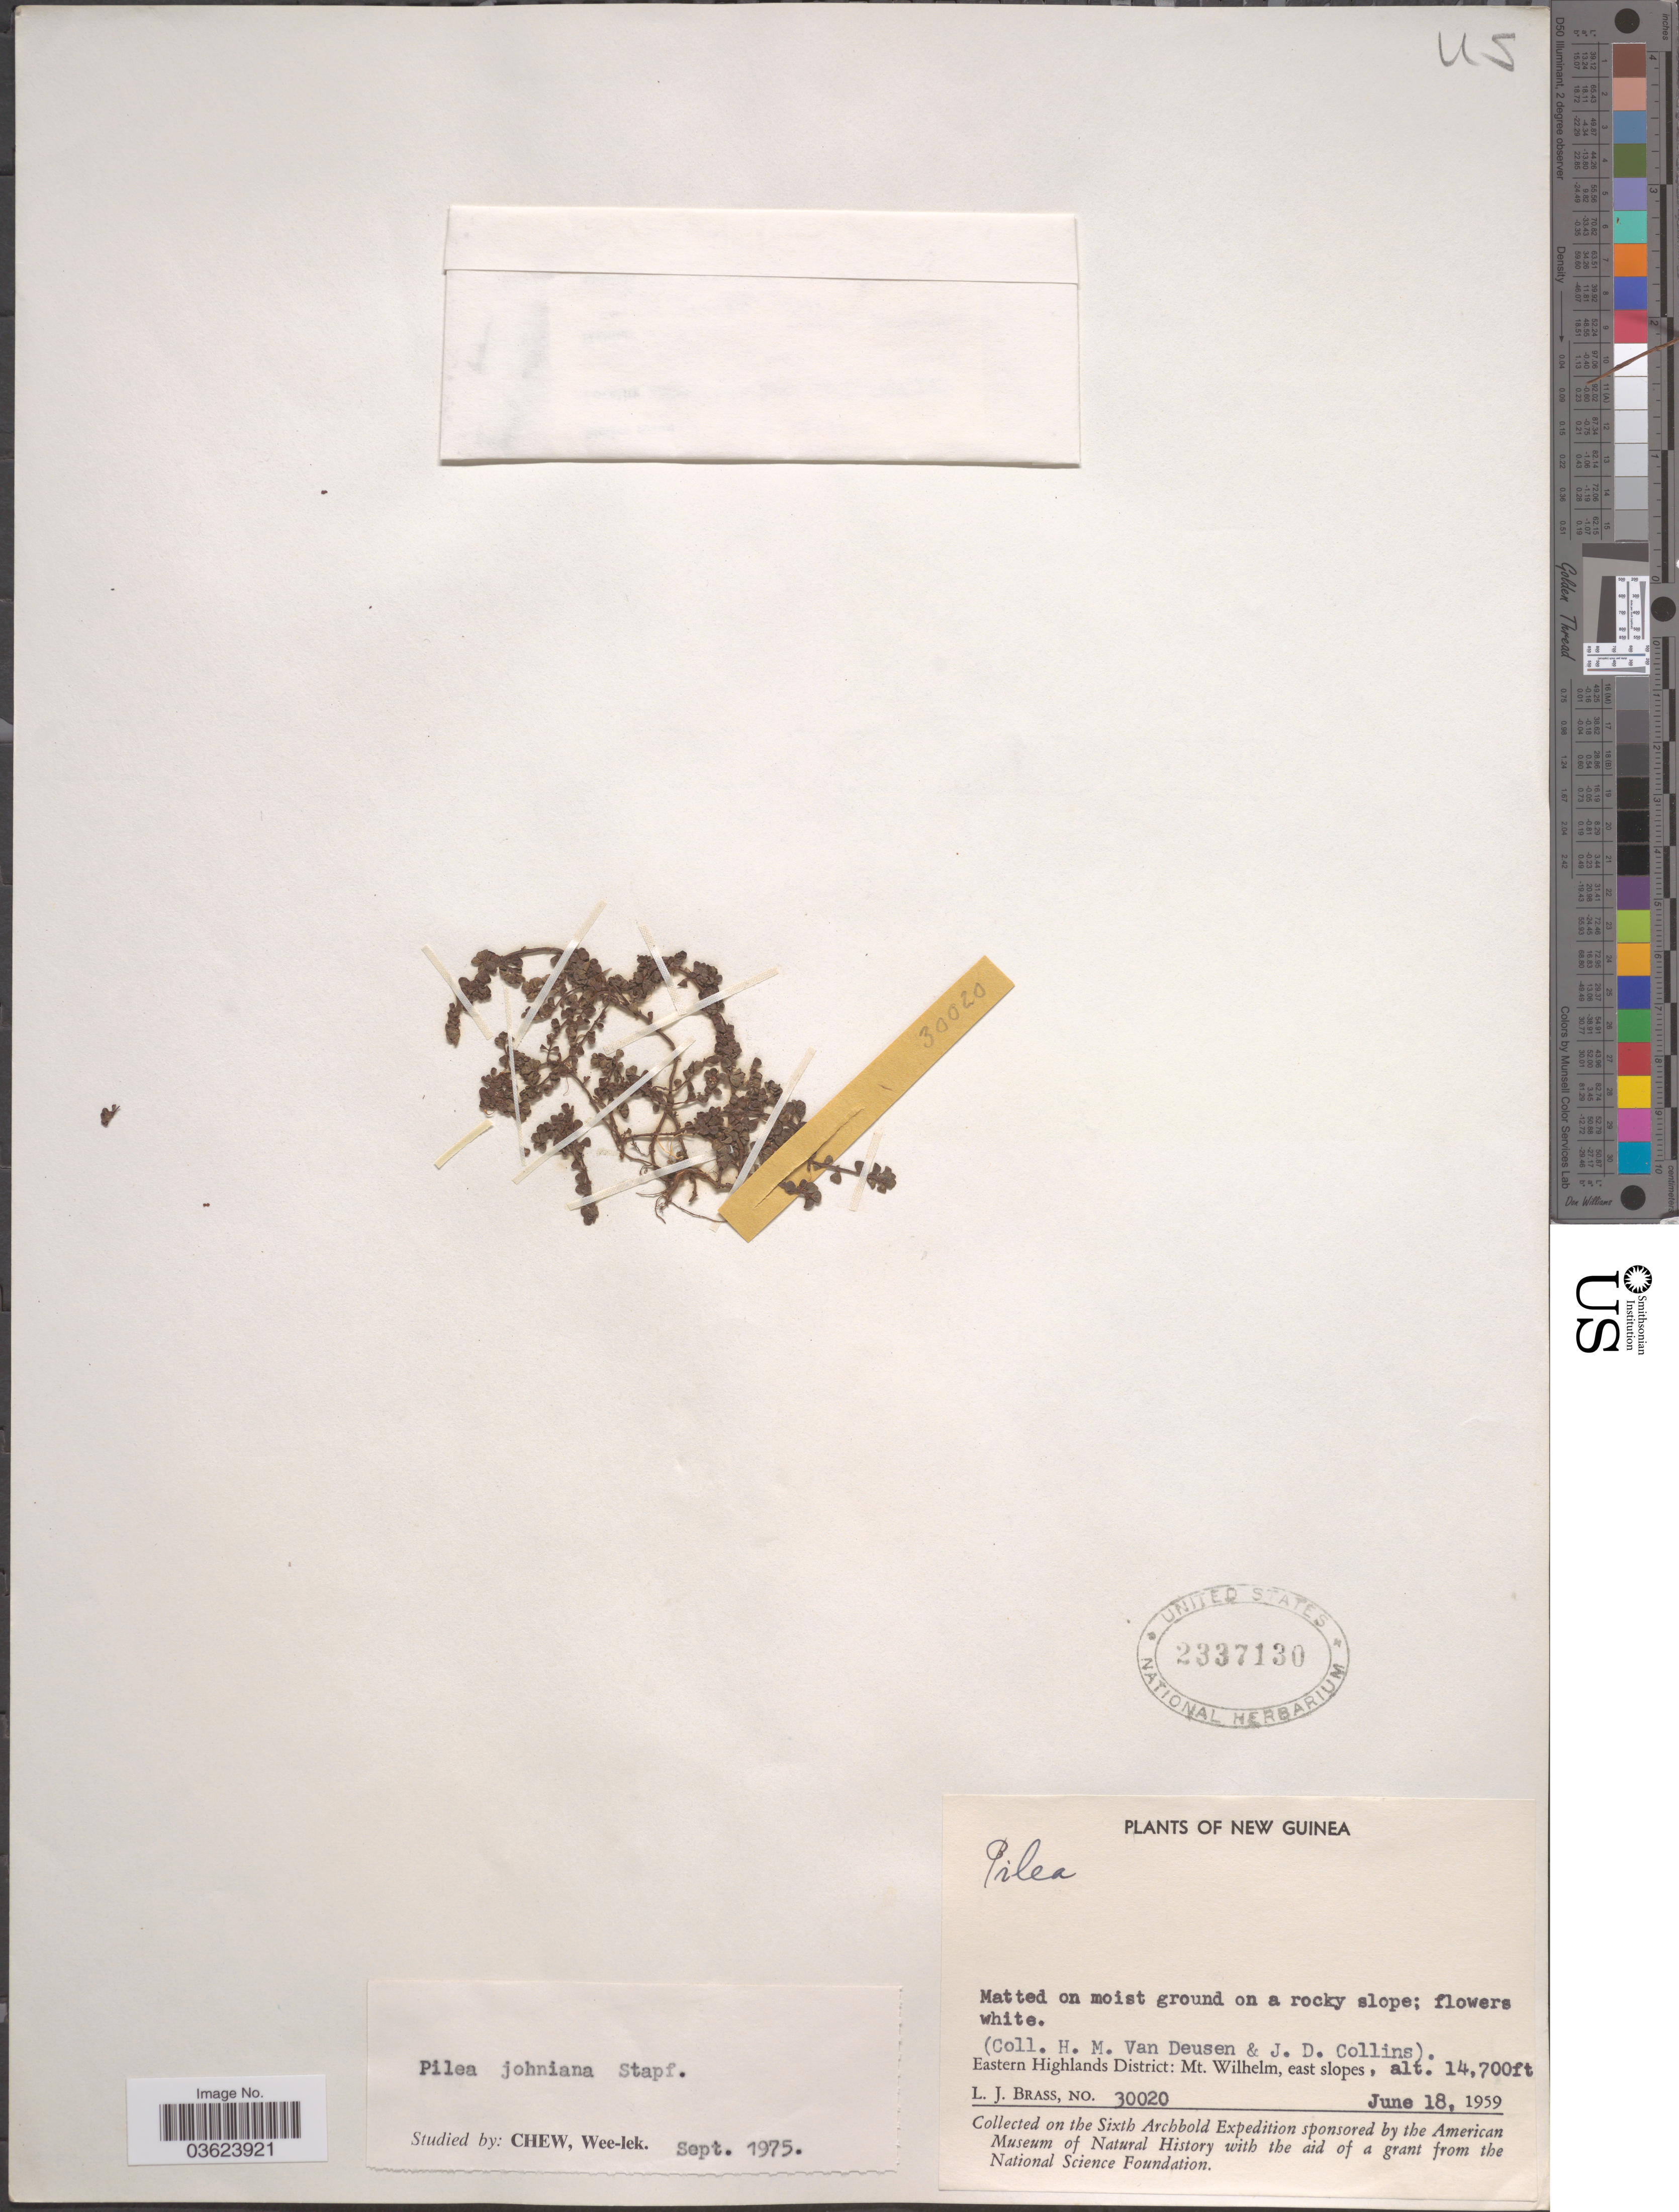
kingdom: Plantae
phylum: Tracheophyta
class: Magnoliopsida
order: Rosales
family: Urticaceae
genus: Pilea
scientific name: Pilea johniana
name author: Stapf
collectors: H. Van Deusen, J. Collins & L. J. Brass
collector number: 30020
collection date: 1959-06-18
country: Papua New Guinea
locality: New Guinea. Eastern Highlands District: Mt. Wilhelm, east slopes.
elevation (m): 4481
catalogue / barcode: US 2337130